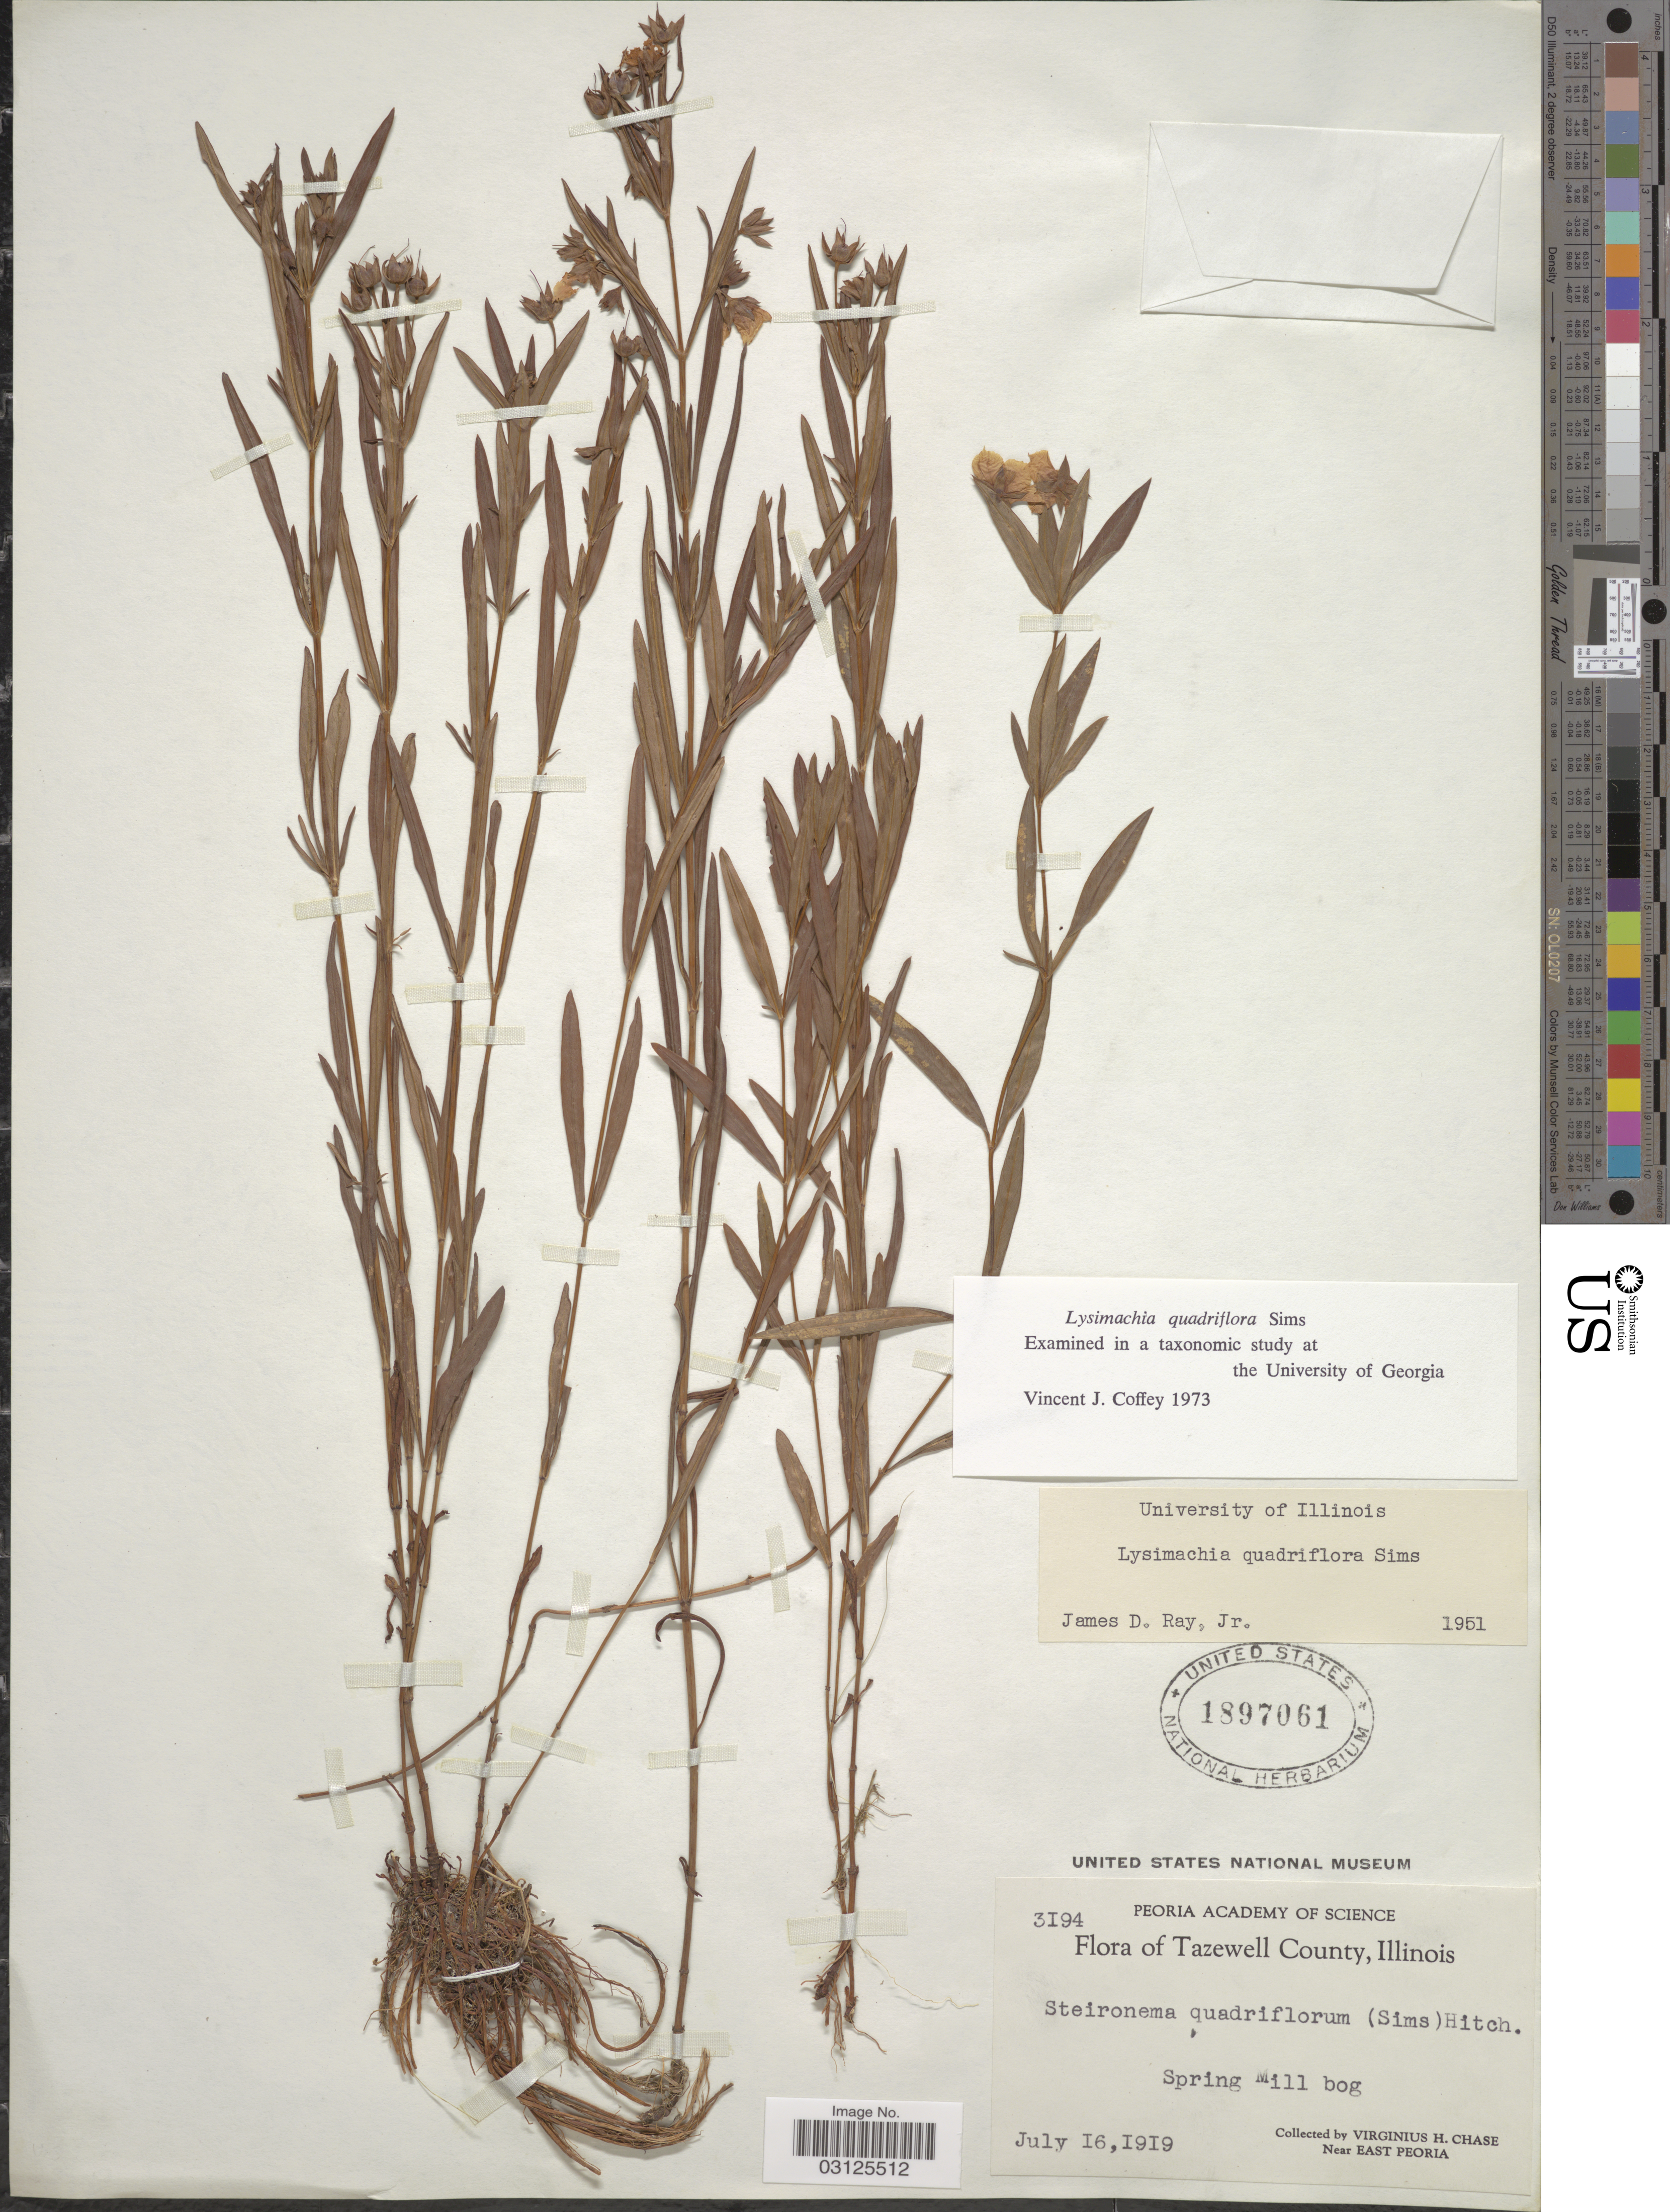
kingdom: Plantae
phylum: Tracheophyta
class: Magnoliopsida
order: Ericales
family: Primulaceae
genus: Lysimachia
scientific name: Lysimachia quadriflora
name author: Sims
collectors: V. H. Chase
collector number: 3194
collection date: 1919-07-16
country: United States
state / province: Illinois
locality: Tazewell County, Spring Mill bog.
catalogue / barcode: US 1897061